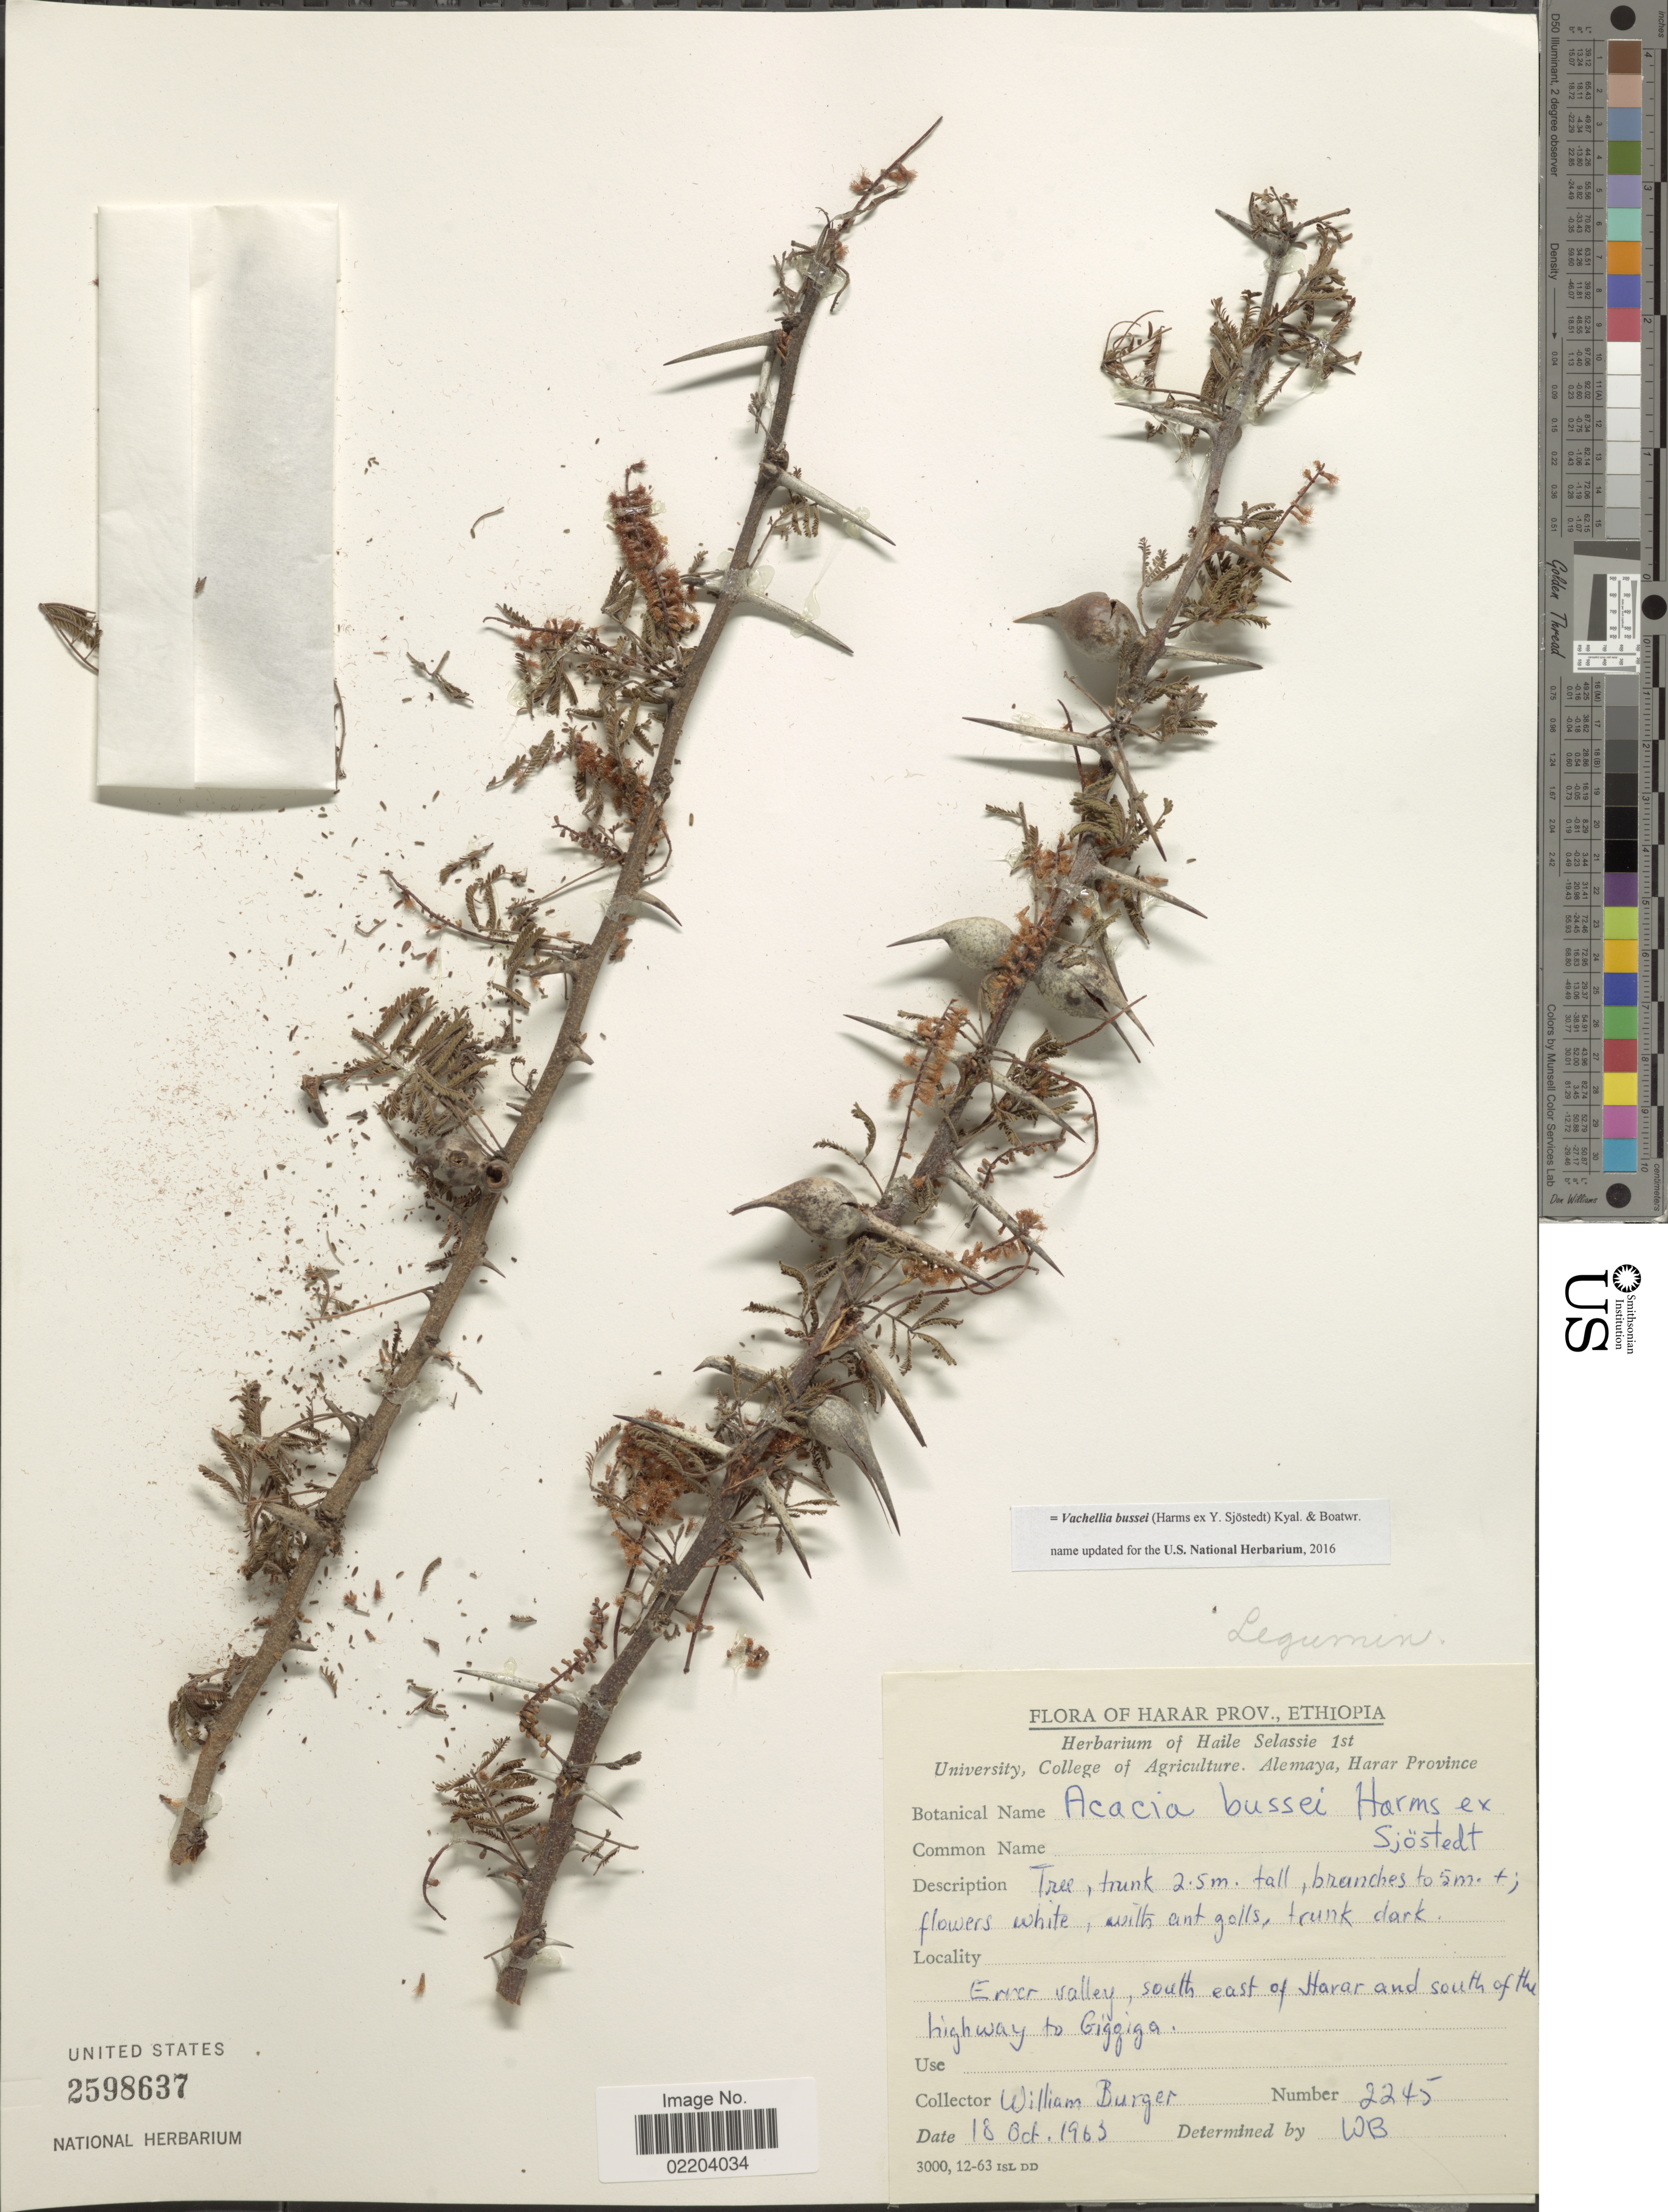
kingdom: Plantae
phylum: Tracheophyta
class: Magnoliopsida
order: Fabales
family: Fabaceae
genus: Vachellia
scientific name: Vachellia bussei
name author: (Harms ex Sjöstedt) Kyal. & Boatwr.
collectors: W. Burger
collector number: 2245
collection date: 1963-10-18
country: Ethiopia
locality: Harar Prov., Ethiopia. Errer valley, south east of Harar and south of the highway to Giggiga.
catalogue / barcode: US 2598637